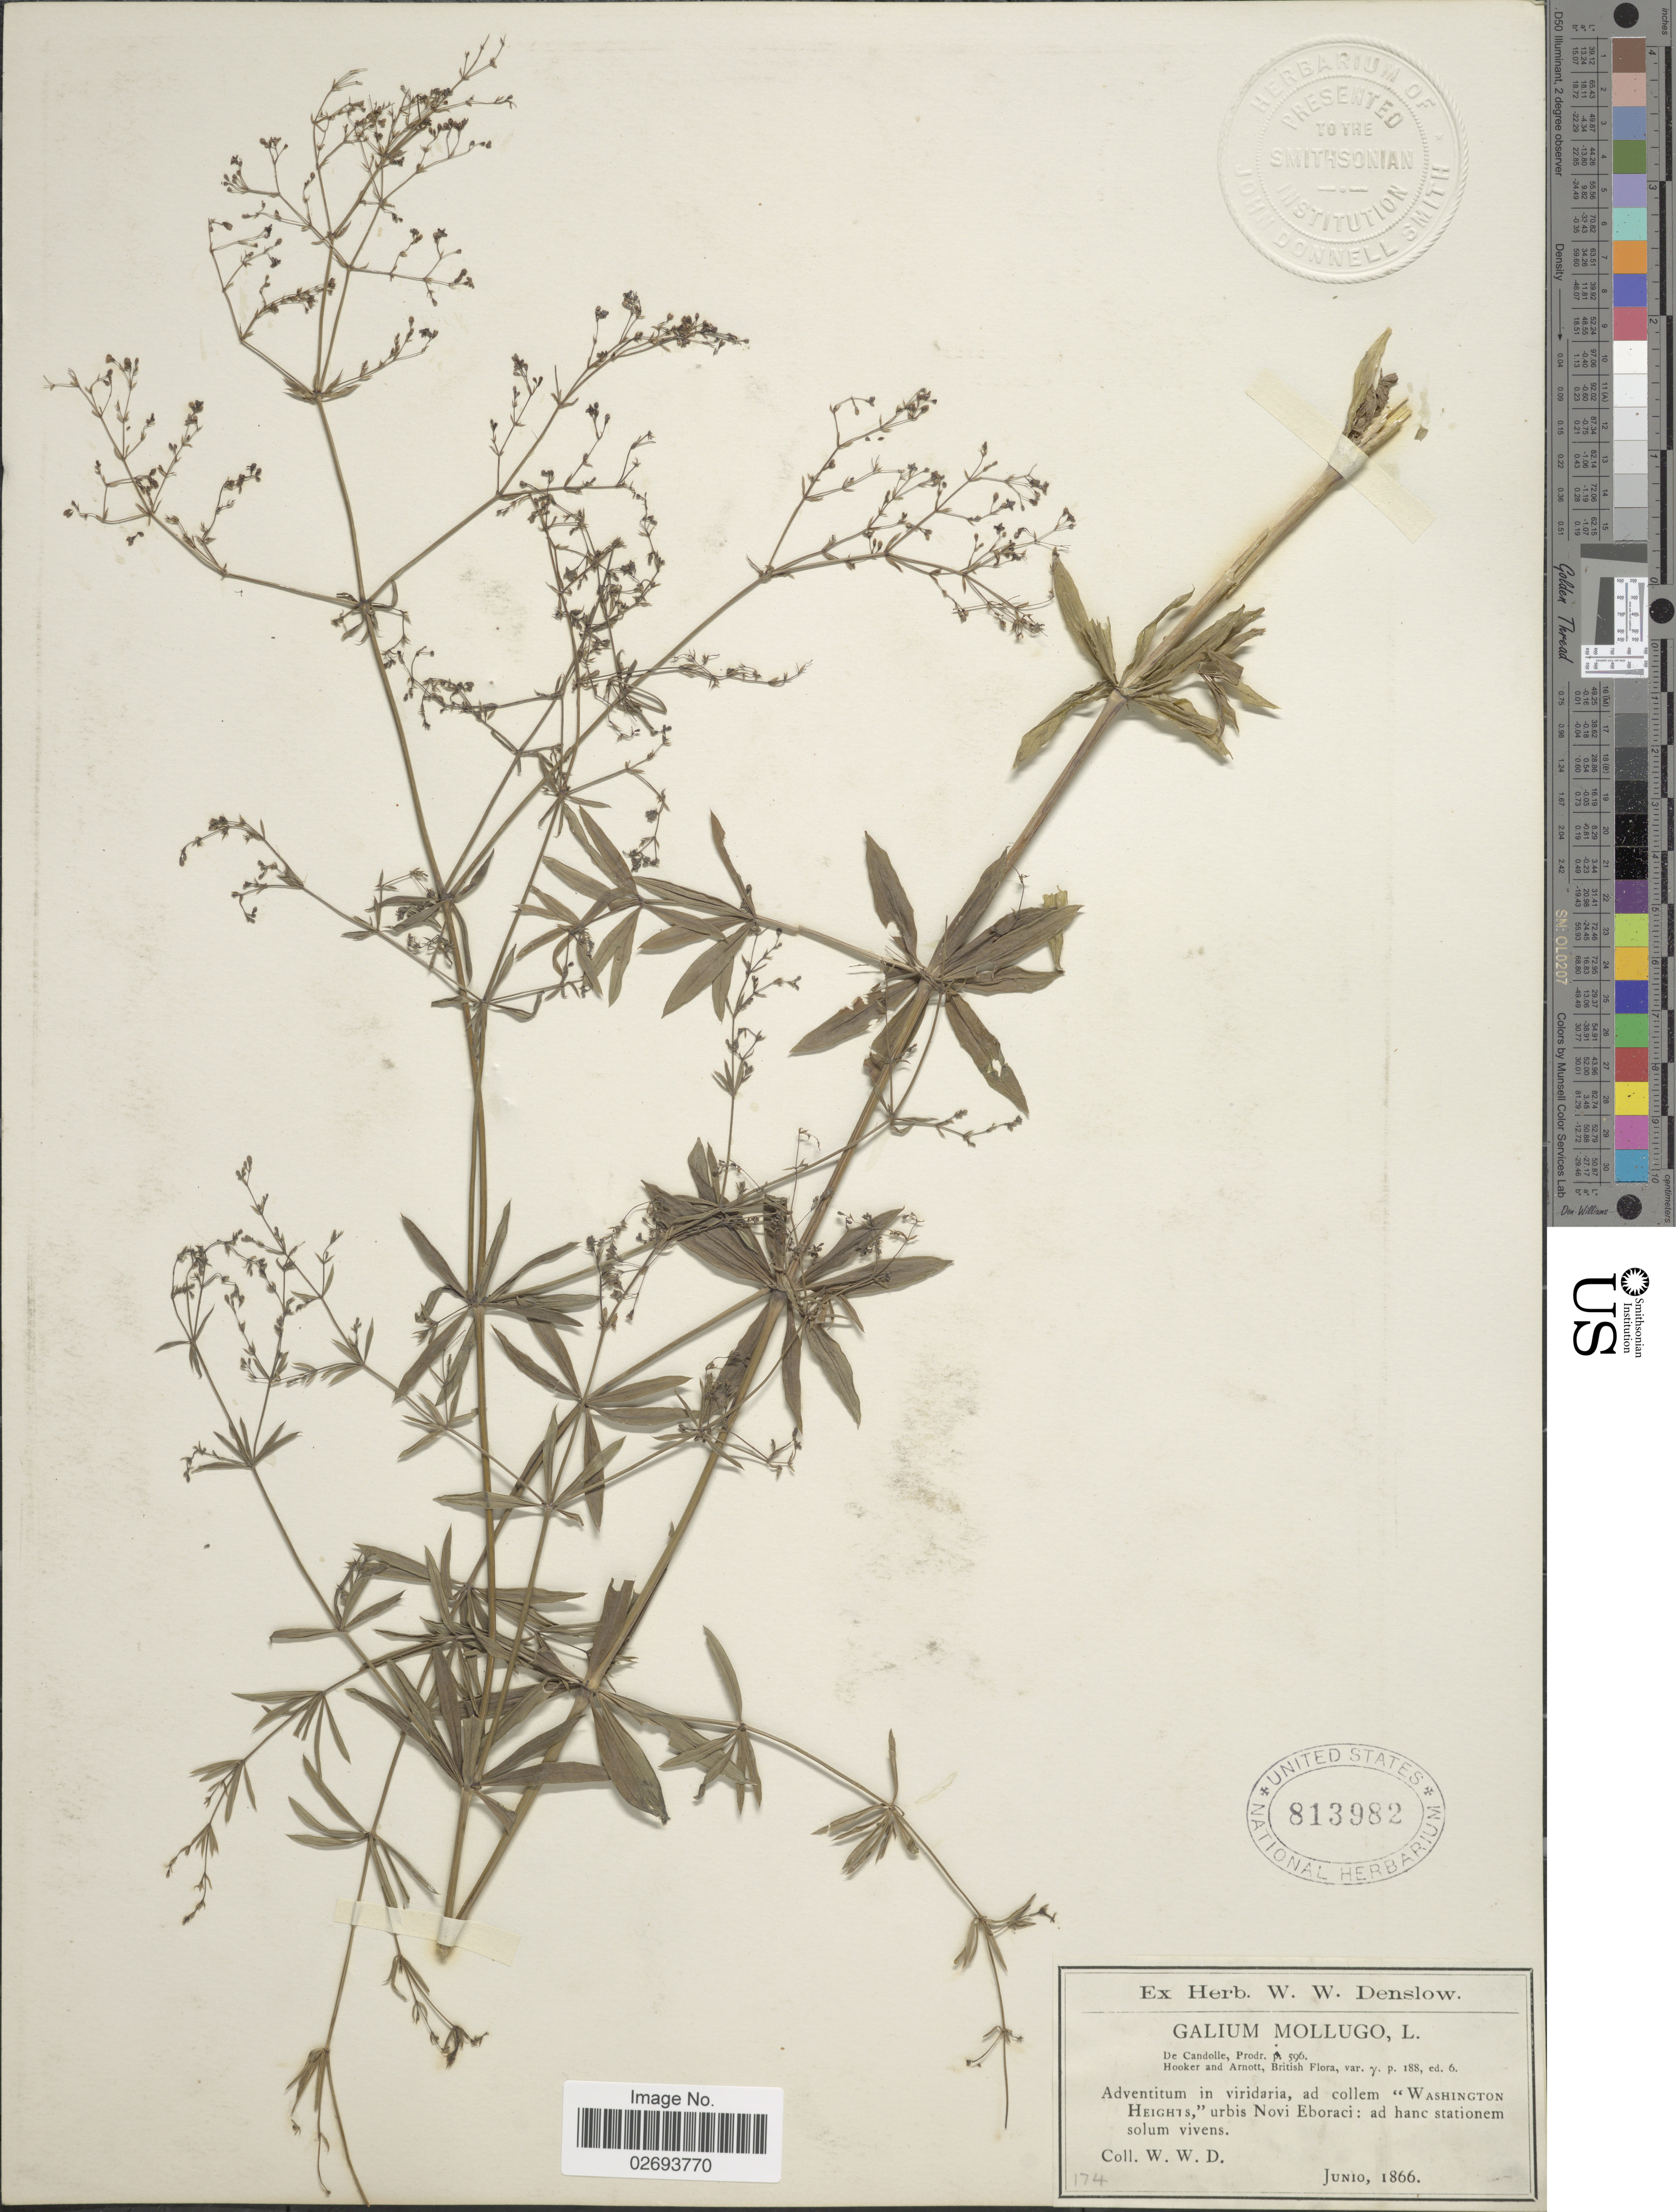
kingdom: Plantae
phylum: Tracheophyta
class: Magnoliopsida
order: Gentianales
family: Rubiaceae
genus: Galium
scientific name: Galium sylvaticum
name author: L.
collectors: W. Denslow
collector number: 174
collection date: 1866-06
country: United States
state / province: Washington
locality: Adventitum in viridaria, ad collem "Washington Heights, " urbis Novi Eboraci: ad hanc stationem solum vivens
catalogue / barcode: US 813982